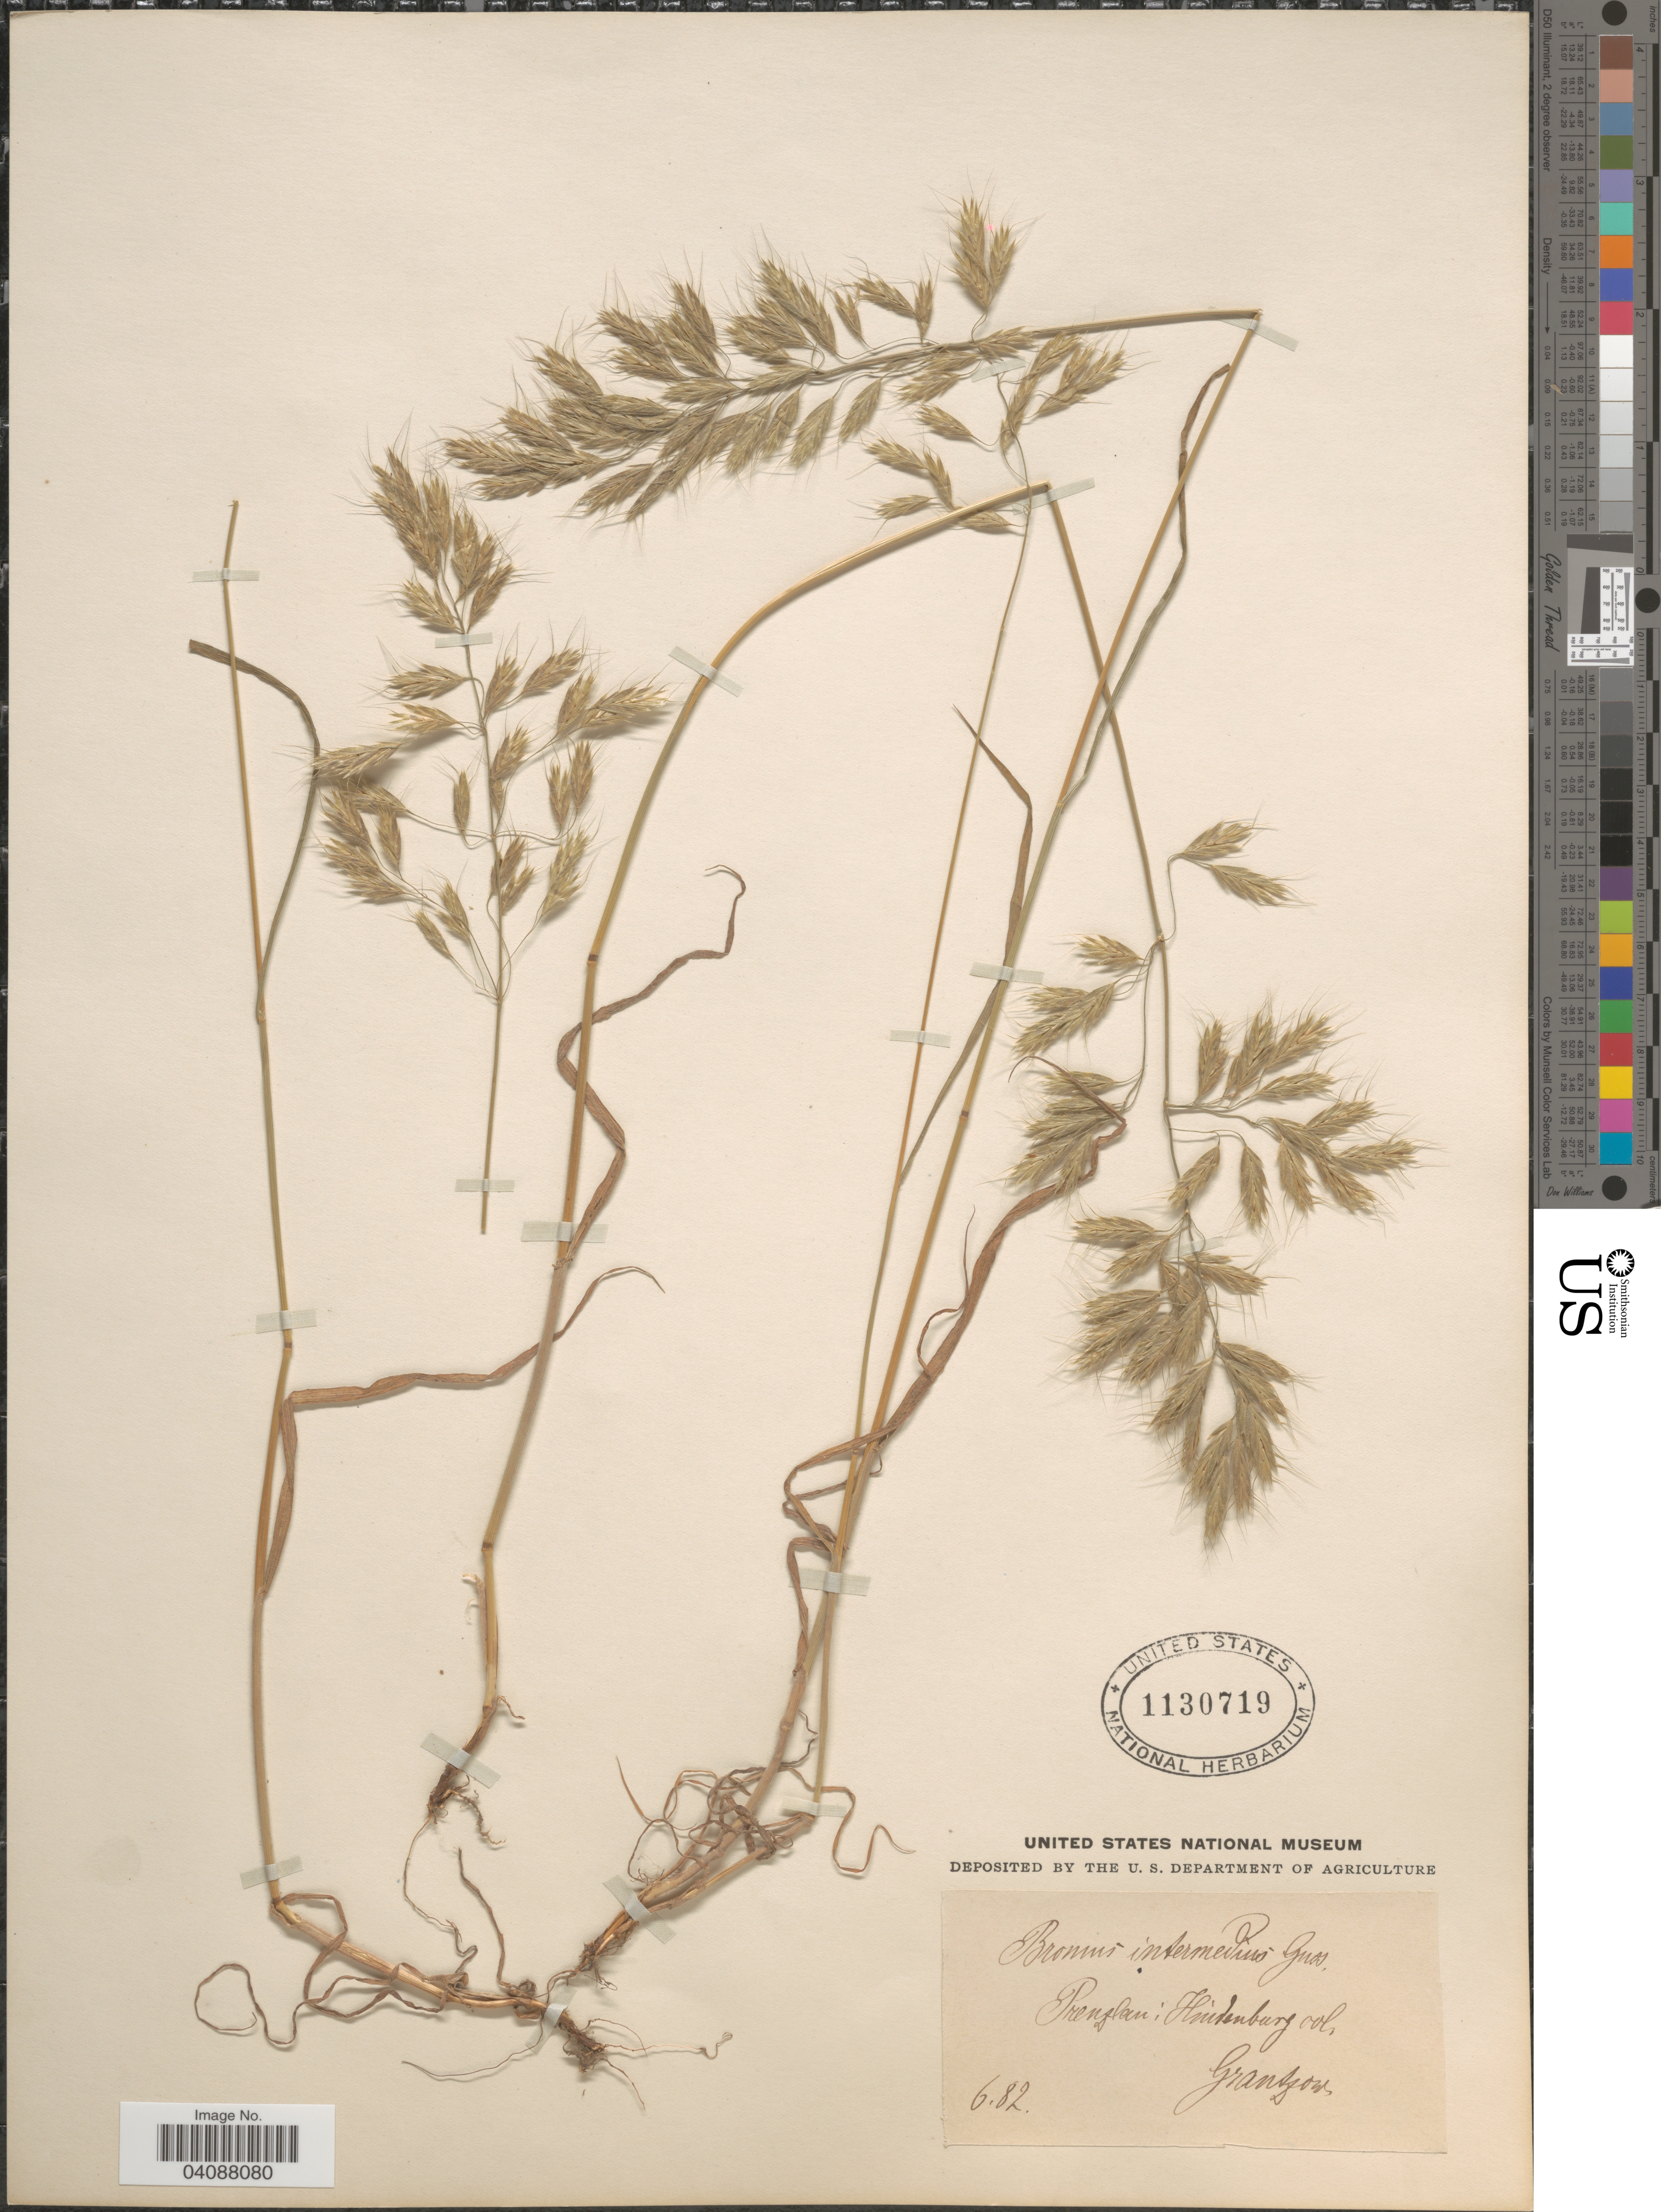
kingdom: Plantae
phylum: Tracheophyta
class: Liliopsida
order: Poales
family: Poaceae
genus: Bromus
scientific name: Bromus intermedius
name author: Gussone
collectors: Grantzow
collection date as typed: Transcribed d/m/y: /6/82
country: Germany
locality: Prenzlau: Hìndenburg rol.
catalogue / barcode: US 1130719